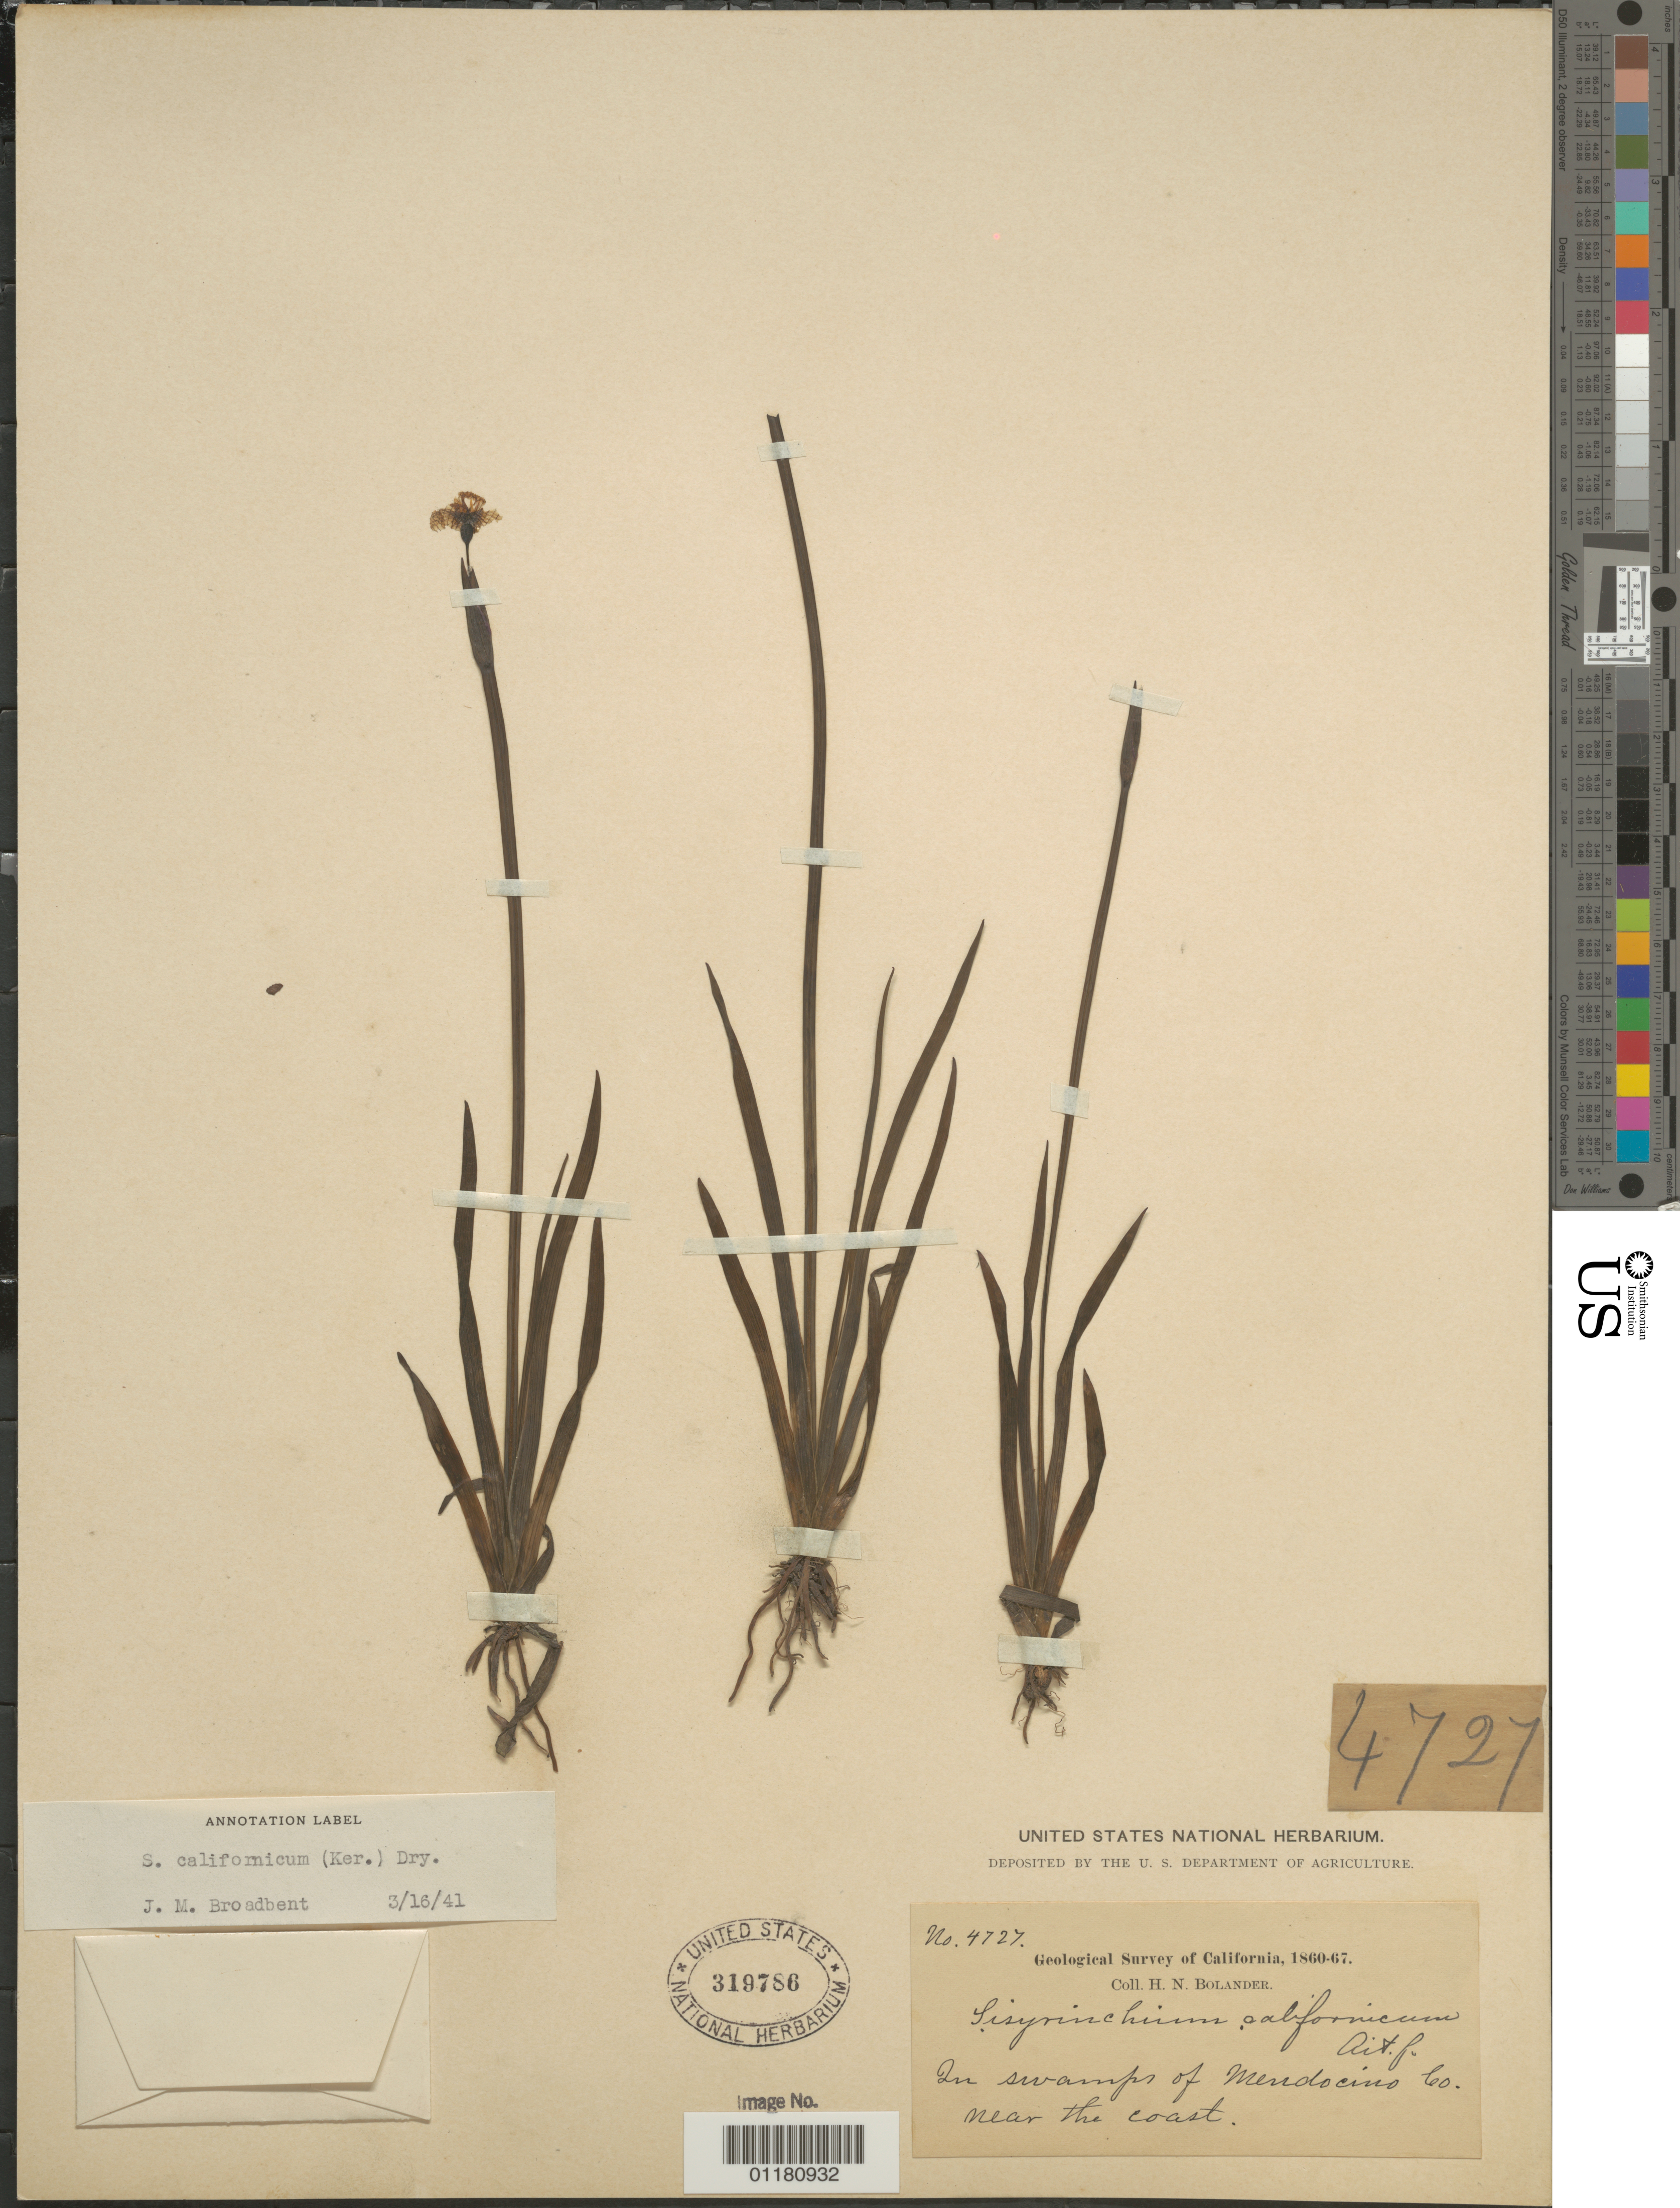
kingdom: Plantae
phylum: Tracheophyta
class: Liliopsida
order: Asparagales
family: Iridaceae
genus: Sisyrinchium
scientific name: Sisyrinchium californicum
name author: (Ker Gawl.) Dryand.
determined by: Broadbent, J. M.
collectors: H. Bolander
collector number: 4727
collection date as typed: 1860 to -- --- 1867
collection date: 1860/1867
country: United States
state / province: California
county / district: Medocino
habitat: In swamps.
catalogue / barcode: US 319786